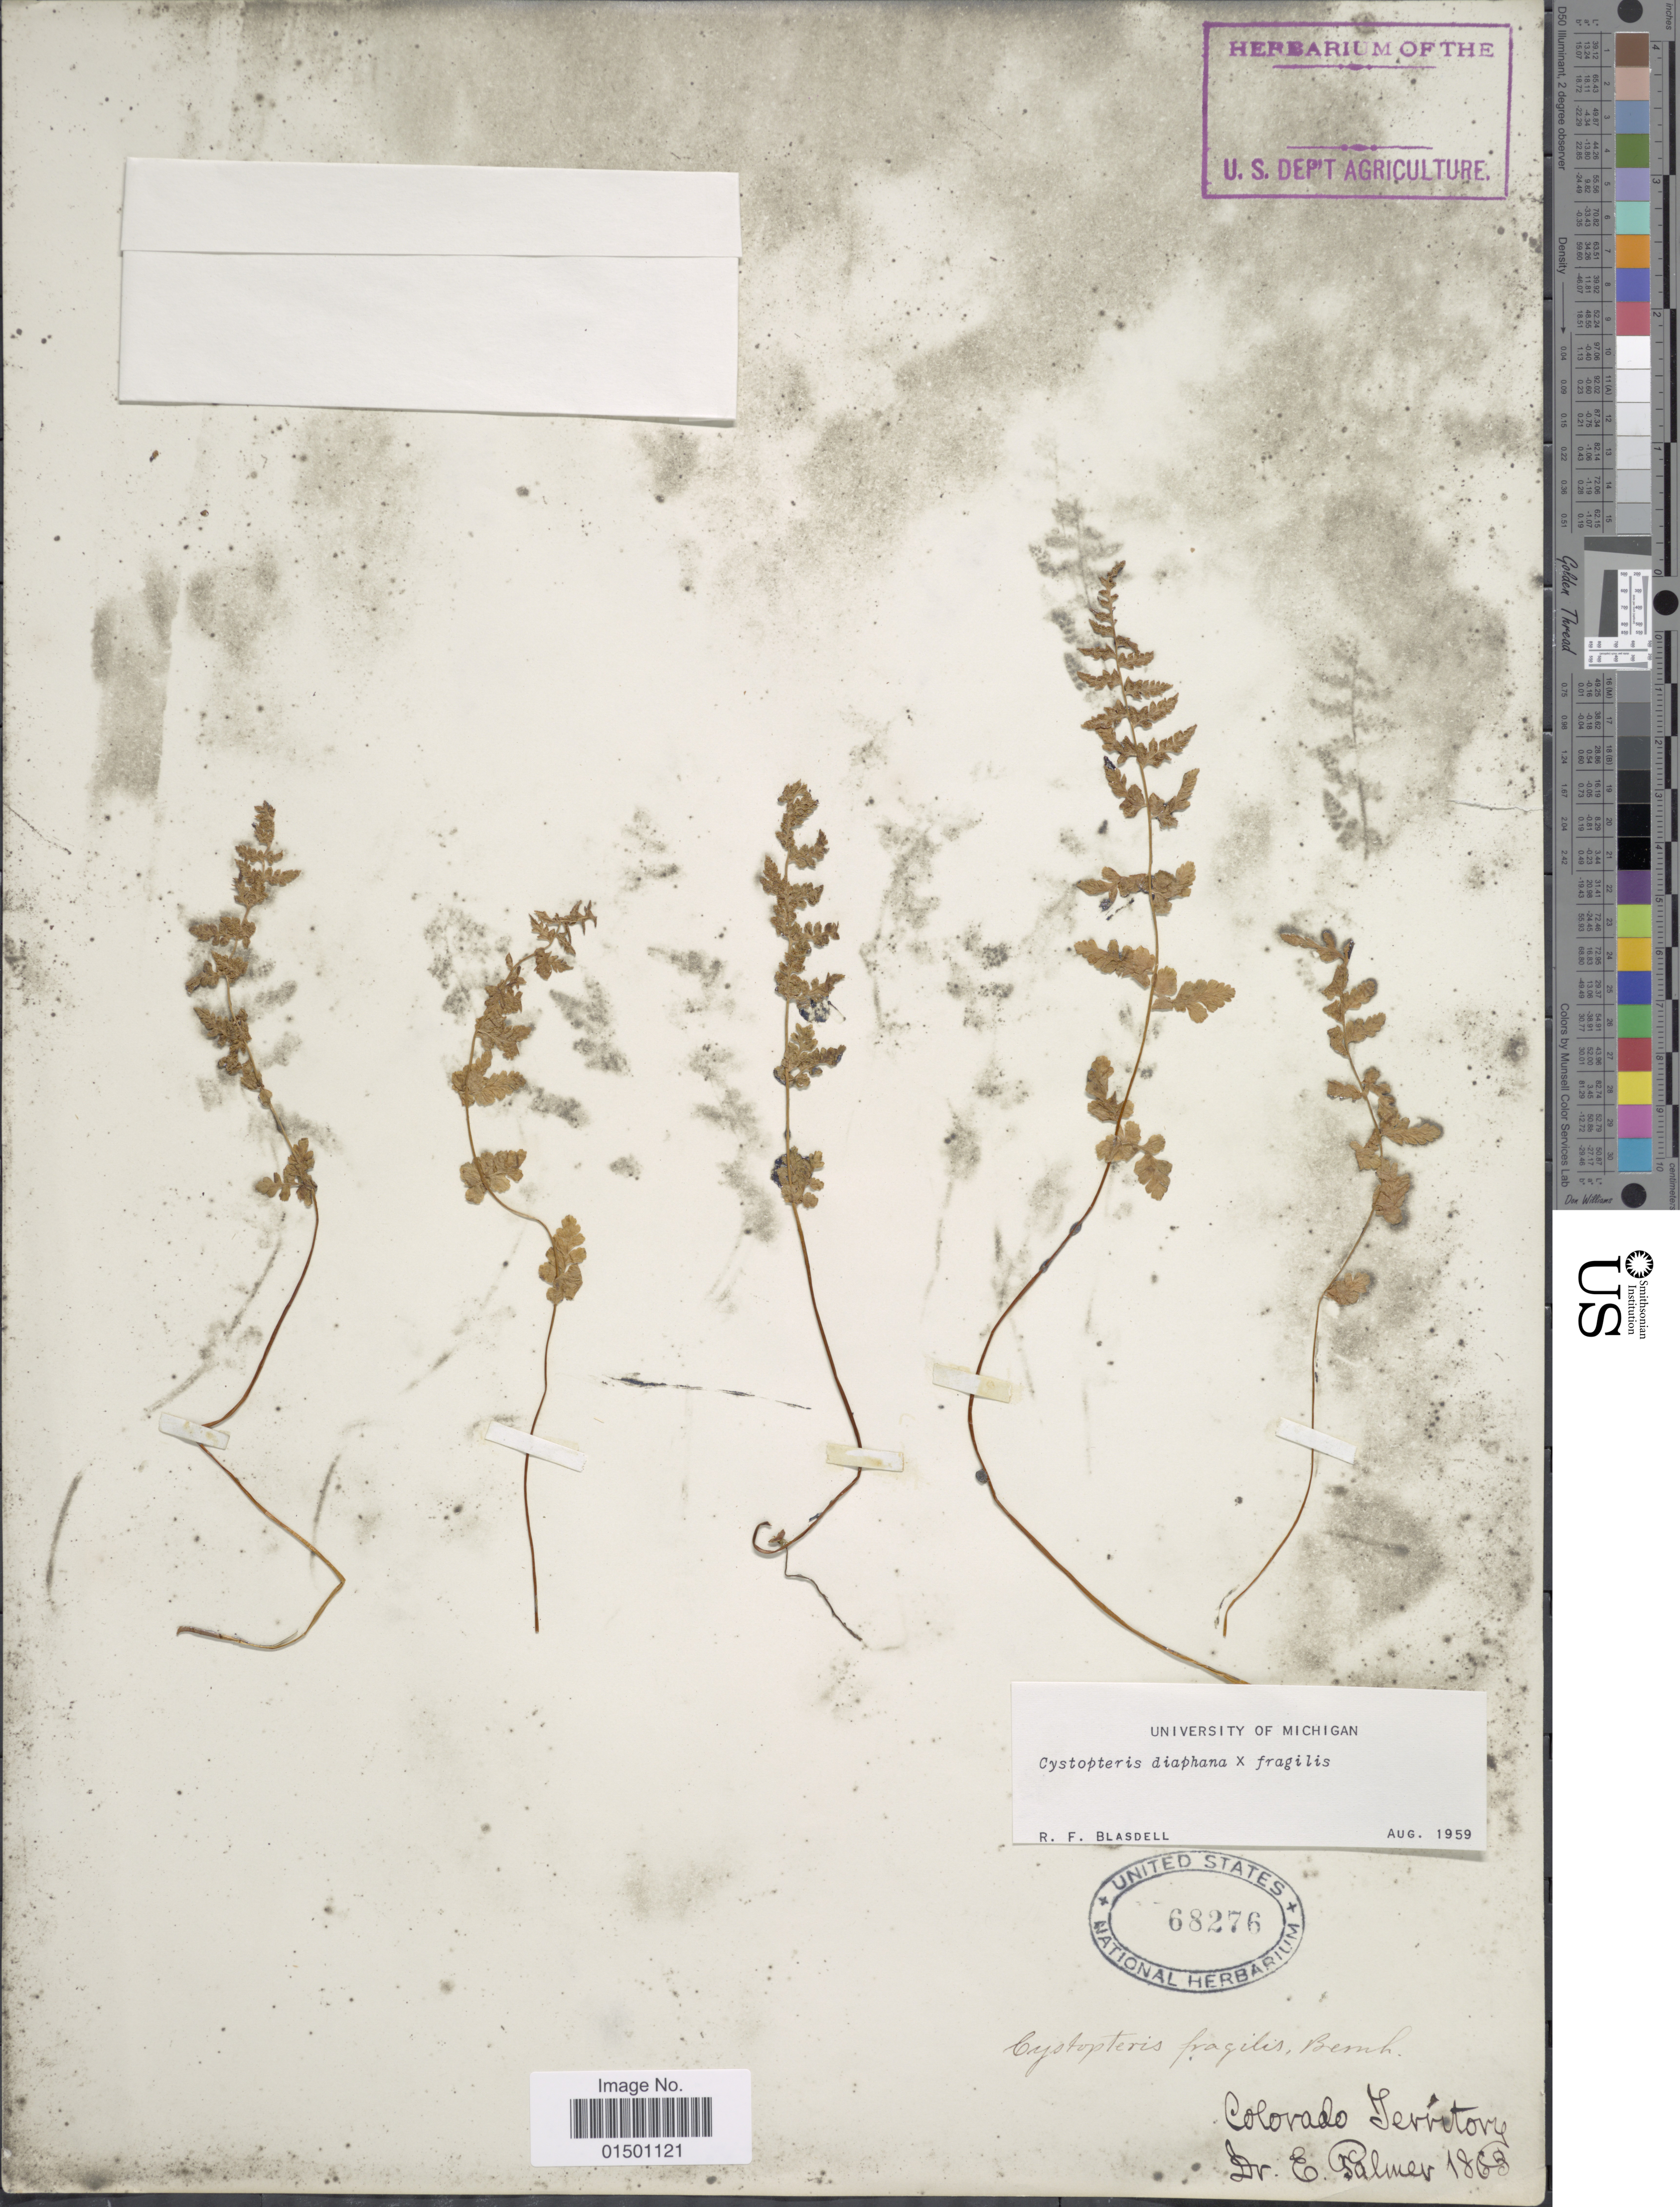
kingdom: Plantae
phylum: Tracheophyta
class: Polypodiopsida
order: Polypodiales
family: Cystopteridaceae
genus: Cystopteris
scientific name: Cystopteris diaphana x C. fragilis (L.) Bernh.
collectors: E. Palmer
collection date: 1863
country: United States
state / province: Colorado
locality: Colorado Territory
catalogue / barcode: US 68276